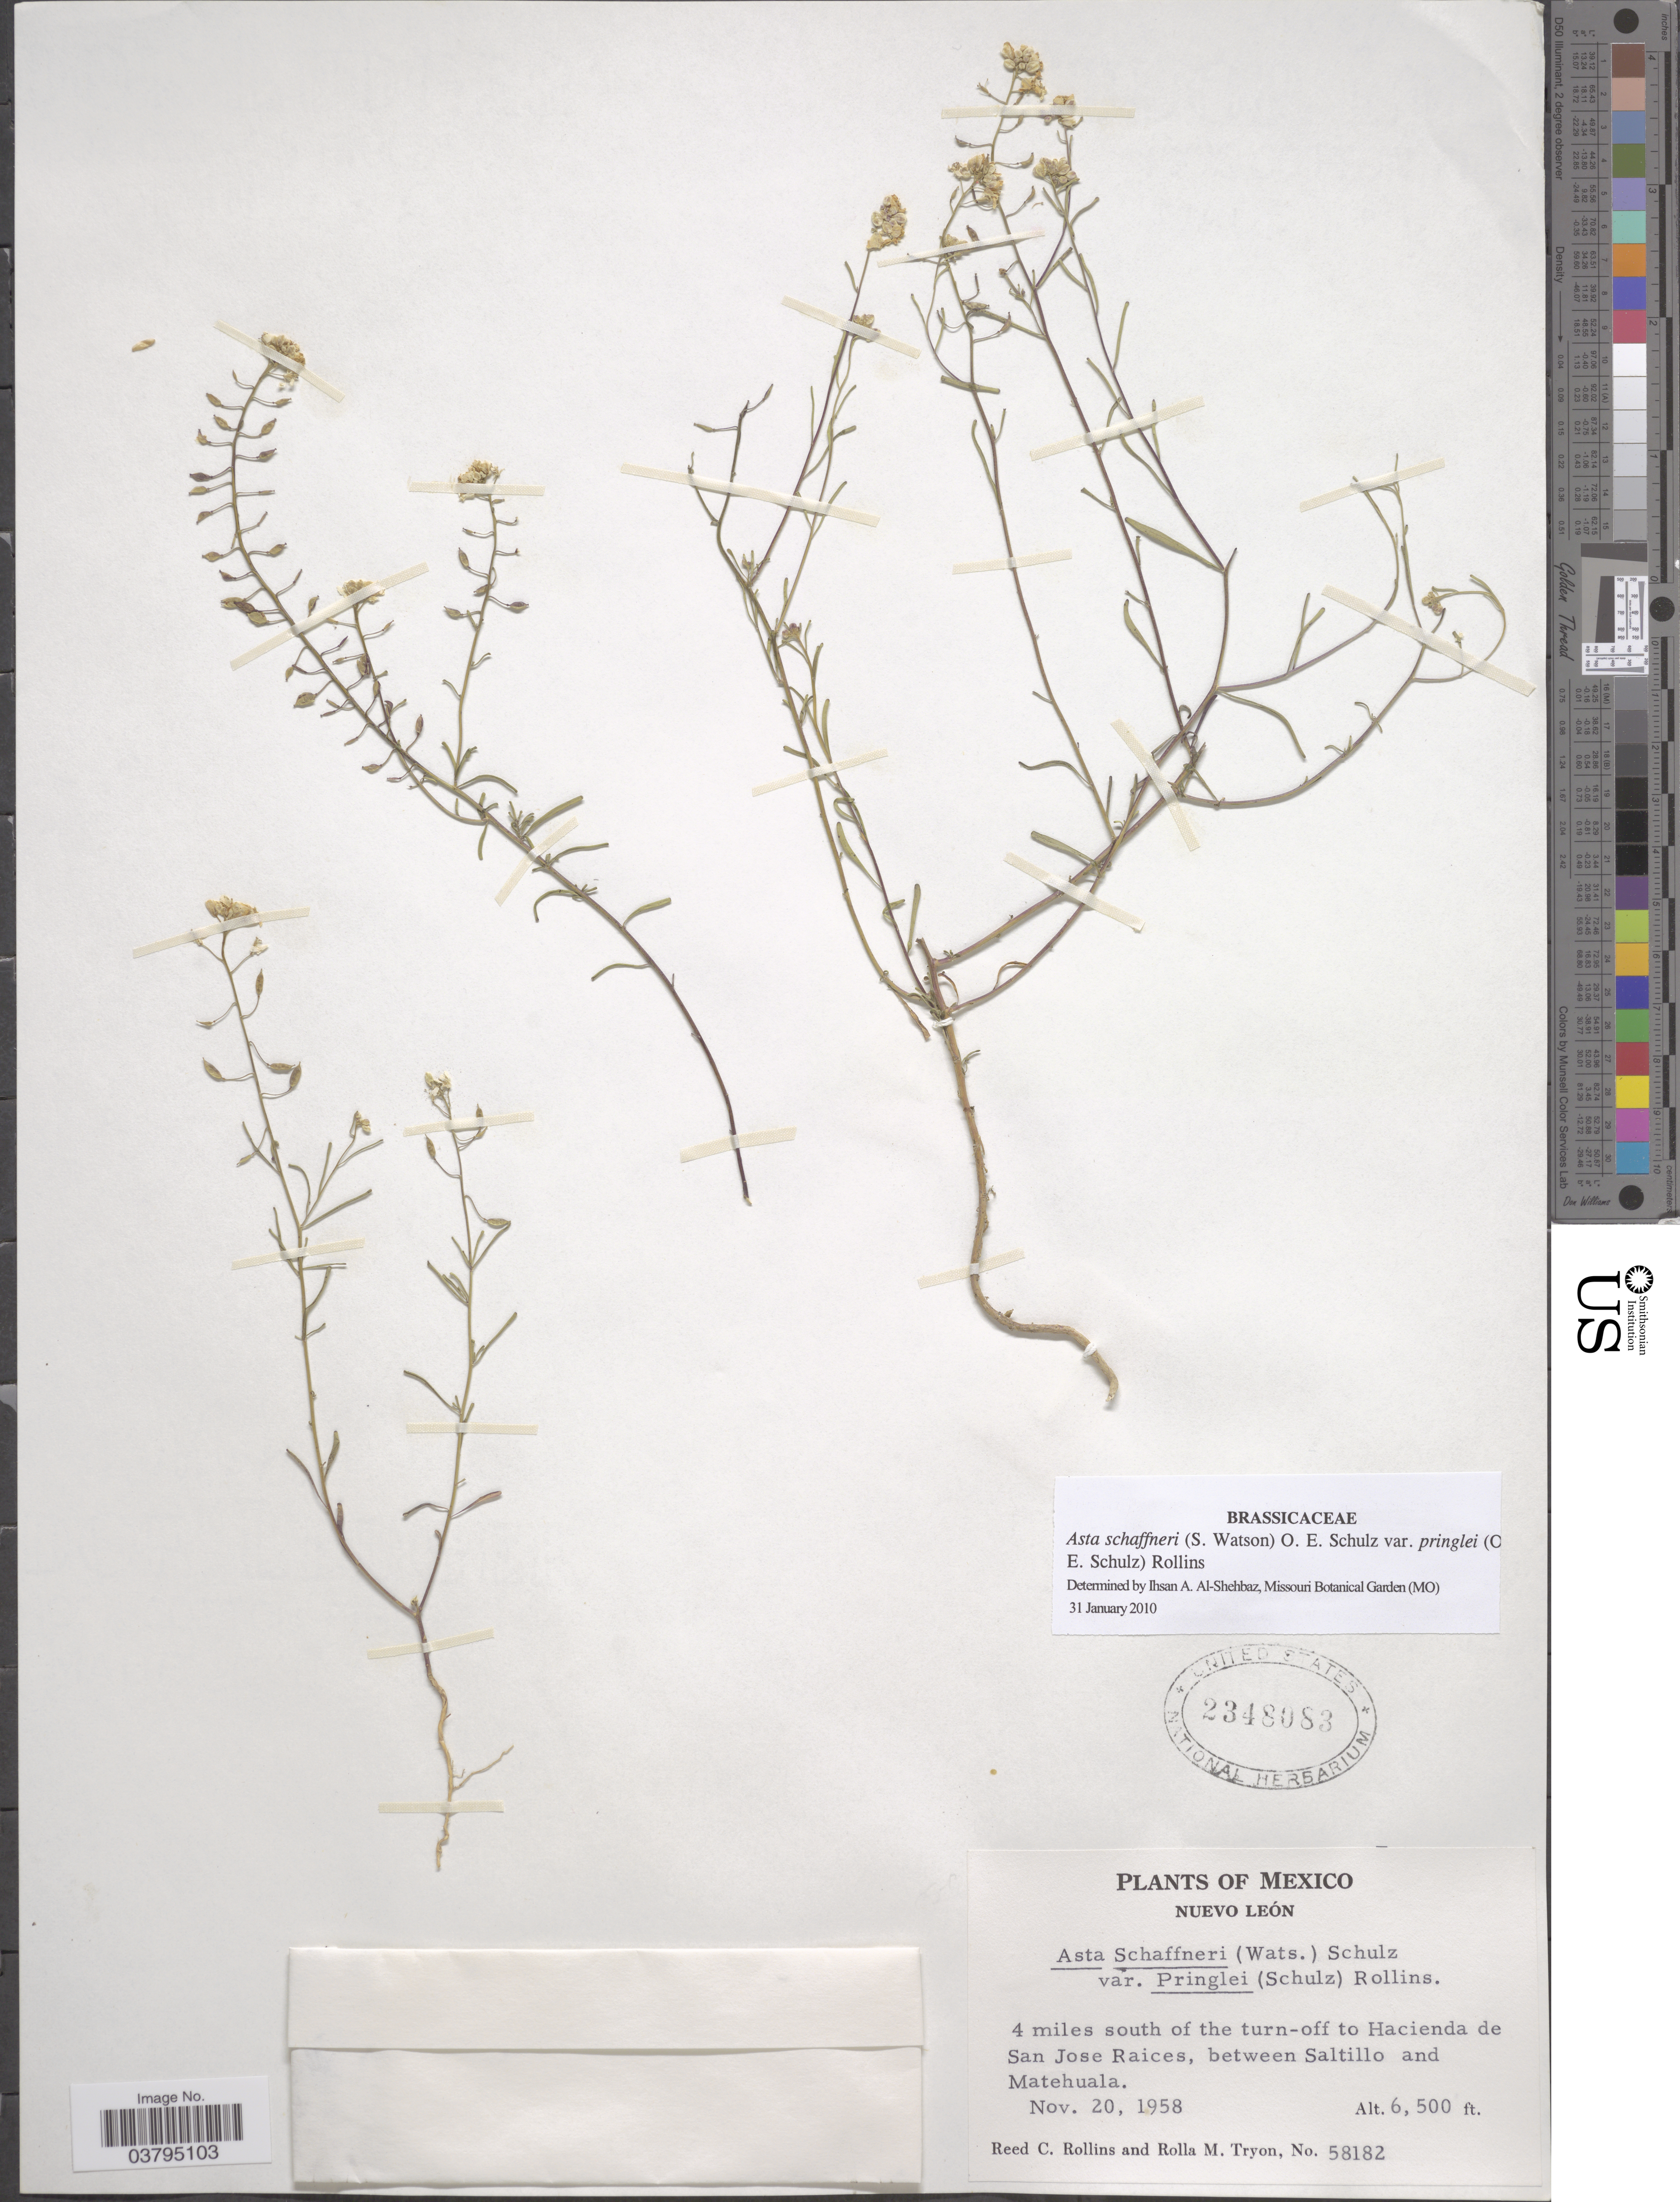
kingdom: Plantae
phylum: Tracheophyta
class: Magnoliopsida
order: Brassicales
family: Brassicaceae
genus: Asta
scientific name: Asta schaffneri var. pringlei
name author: (O.E. Schulz) Rollins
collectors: R. C. Rollins & R. M. Tryon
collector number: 58182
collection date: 1958-11-20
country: Mexico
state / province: Nuevo León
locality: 4 miles south of the turn-off to Hacienda de San Jose Raices, between Saltillo and Matehuala.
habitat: south of turn-off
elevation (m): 1981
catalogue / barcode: US 2348083